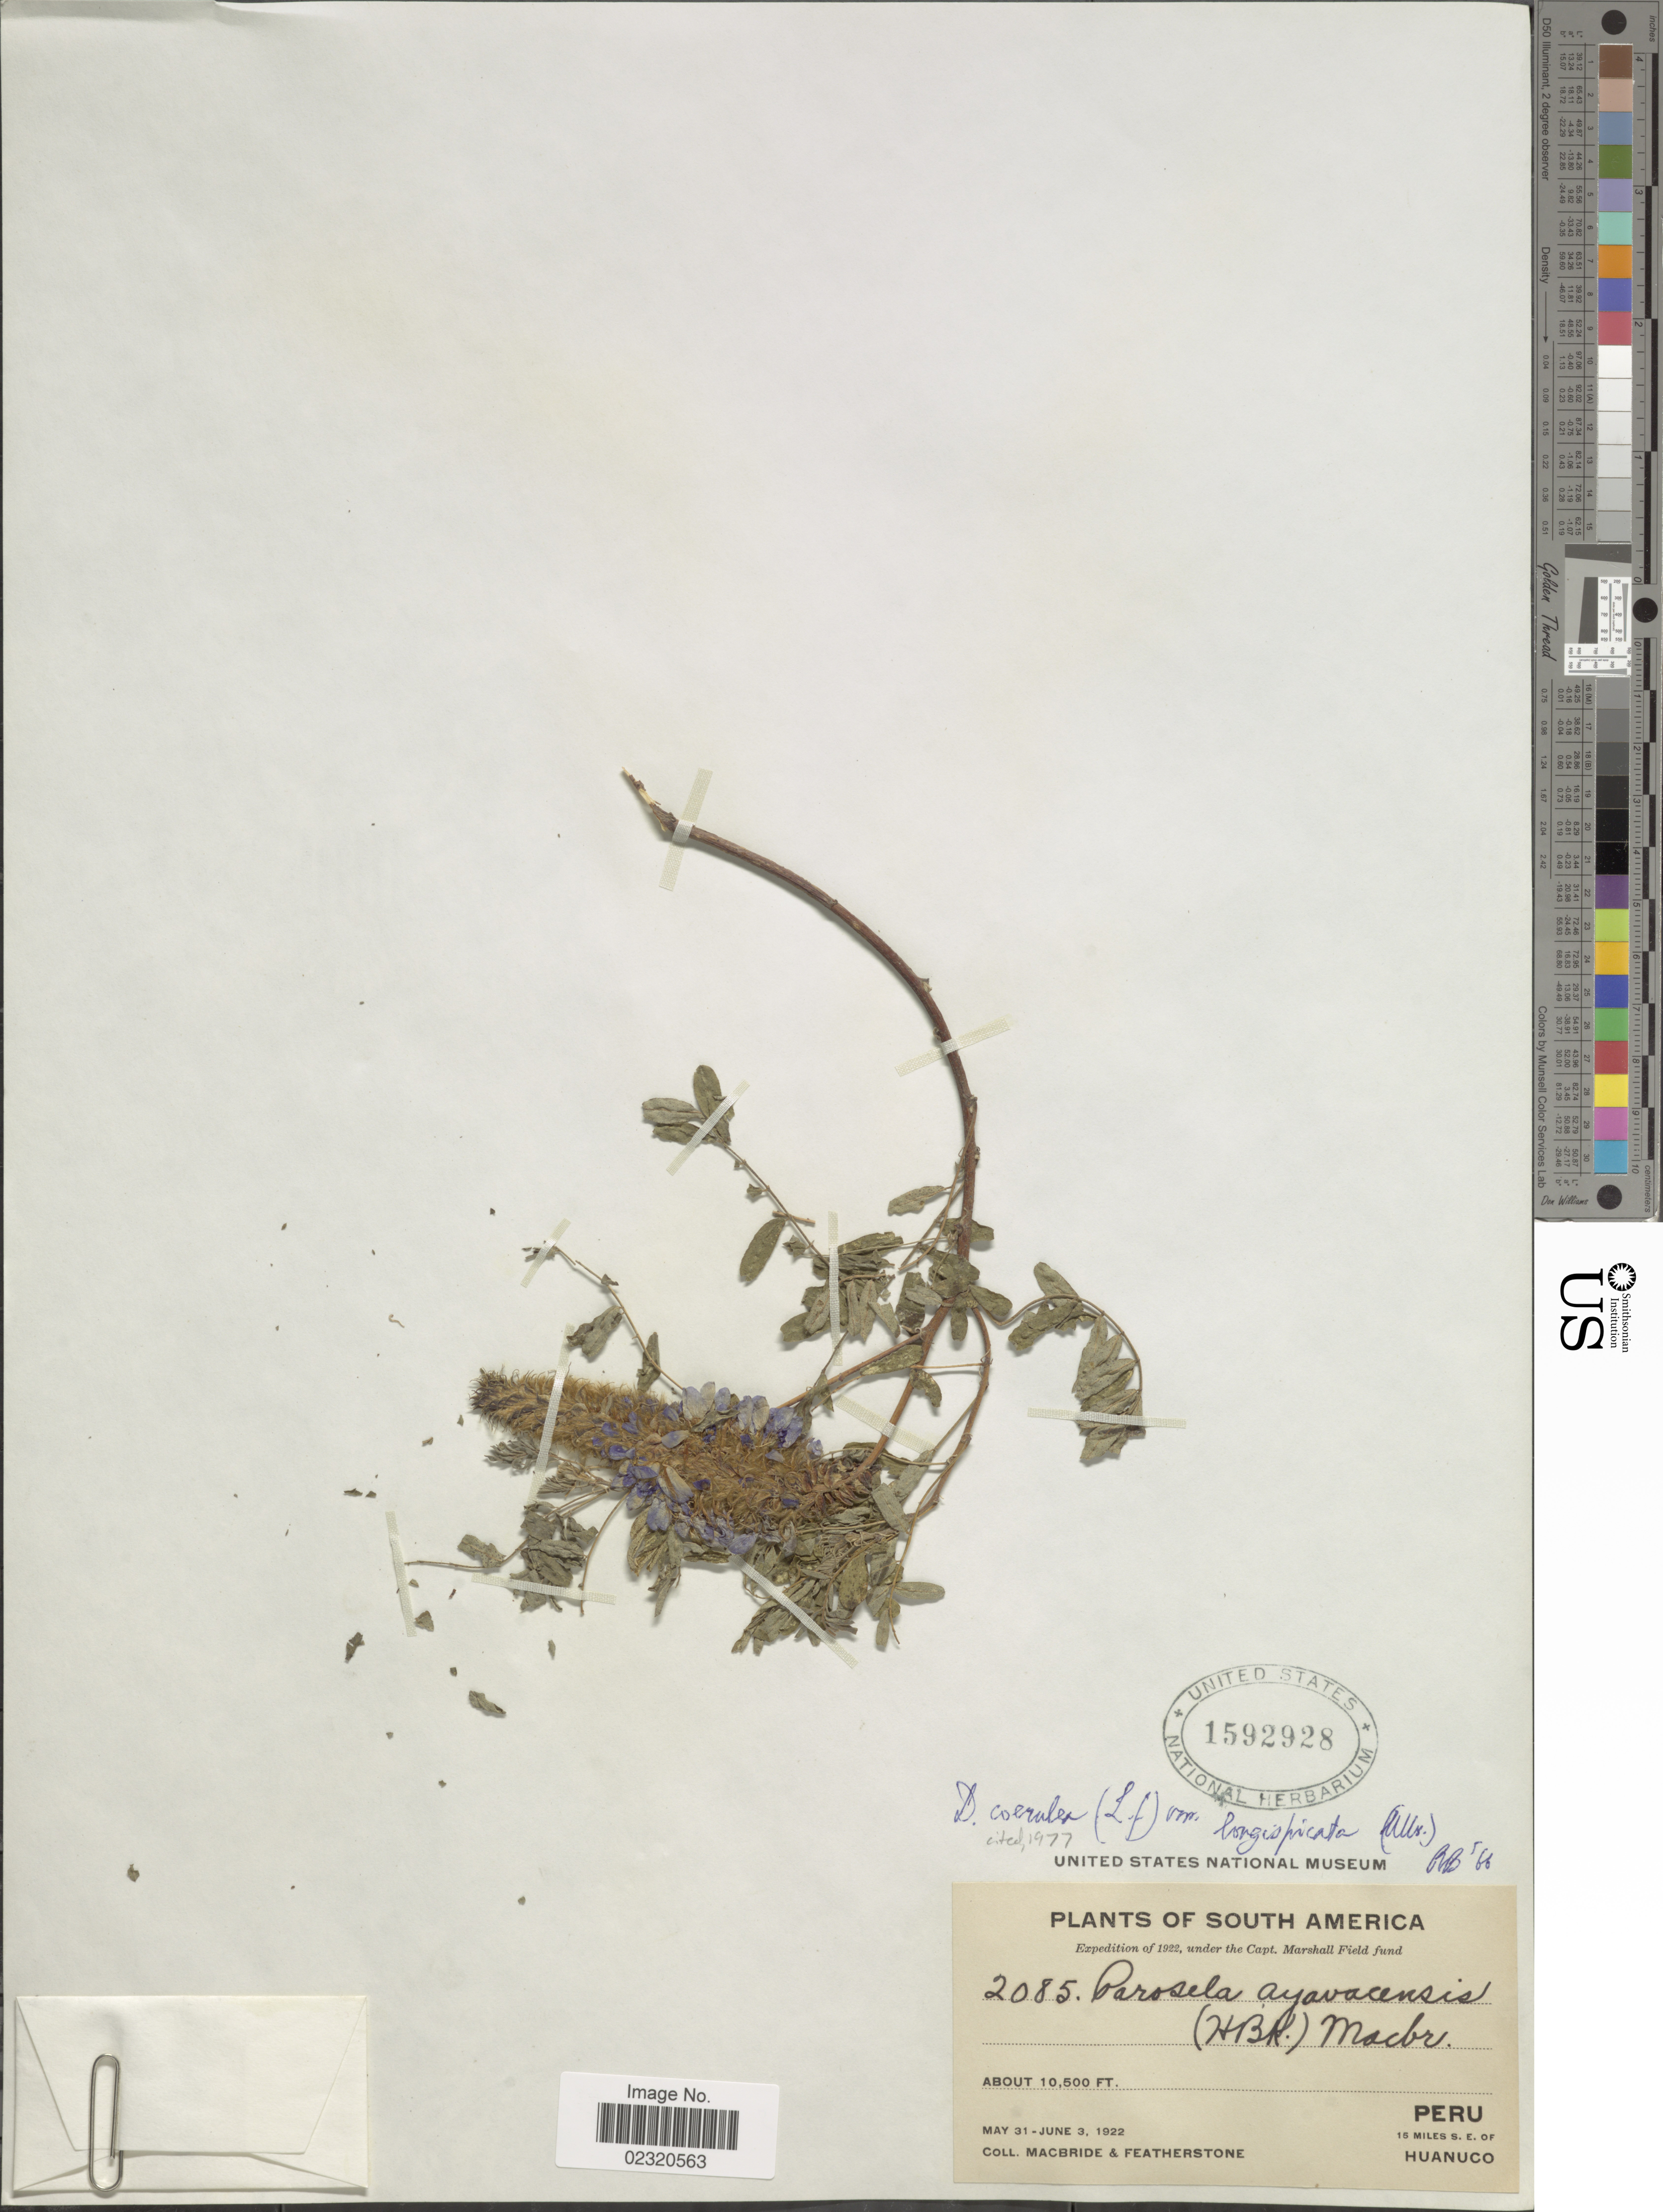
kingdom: Plantae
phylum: Tracheophyta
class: Magnoliopsida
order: Fabales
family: Fabaceae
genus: Dalea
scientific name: Dalea coerulea var. longispicata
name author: (Ulbr.) Barneby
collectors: Macbride, -- & -. Featherstone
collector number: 2085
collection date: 1922-05-31/1922-06-03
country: Peru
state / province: Huánuco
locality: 15 miles SE of Huanuco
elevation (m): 3200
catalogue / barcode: US 1592928